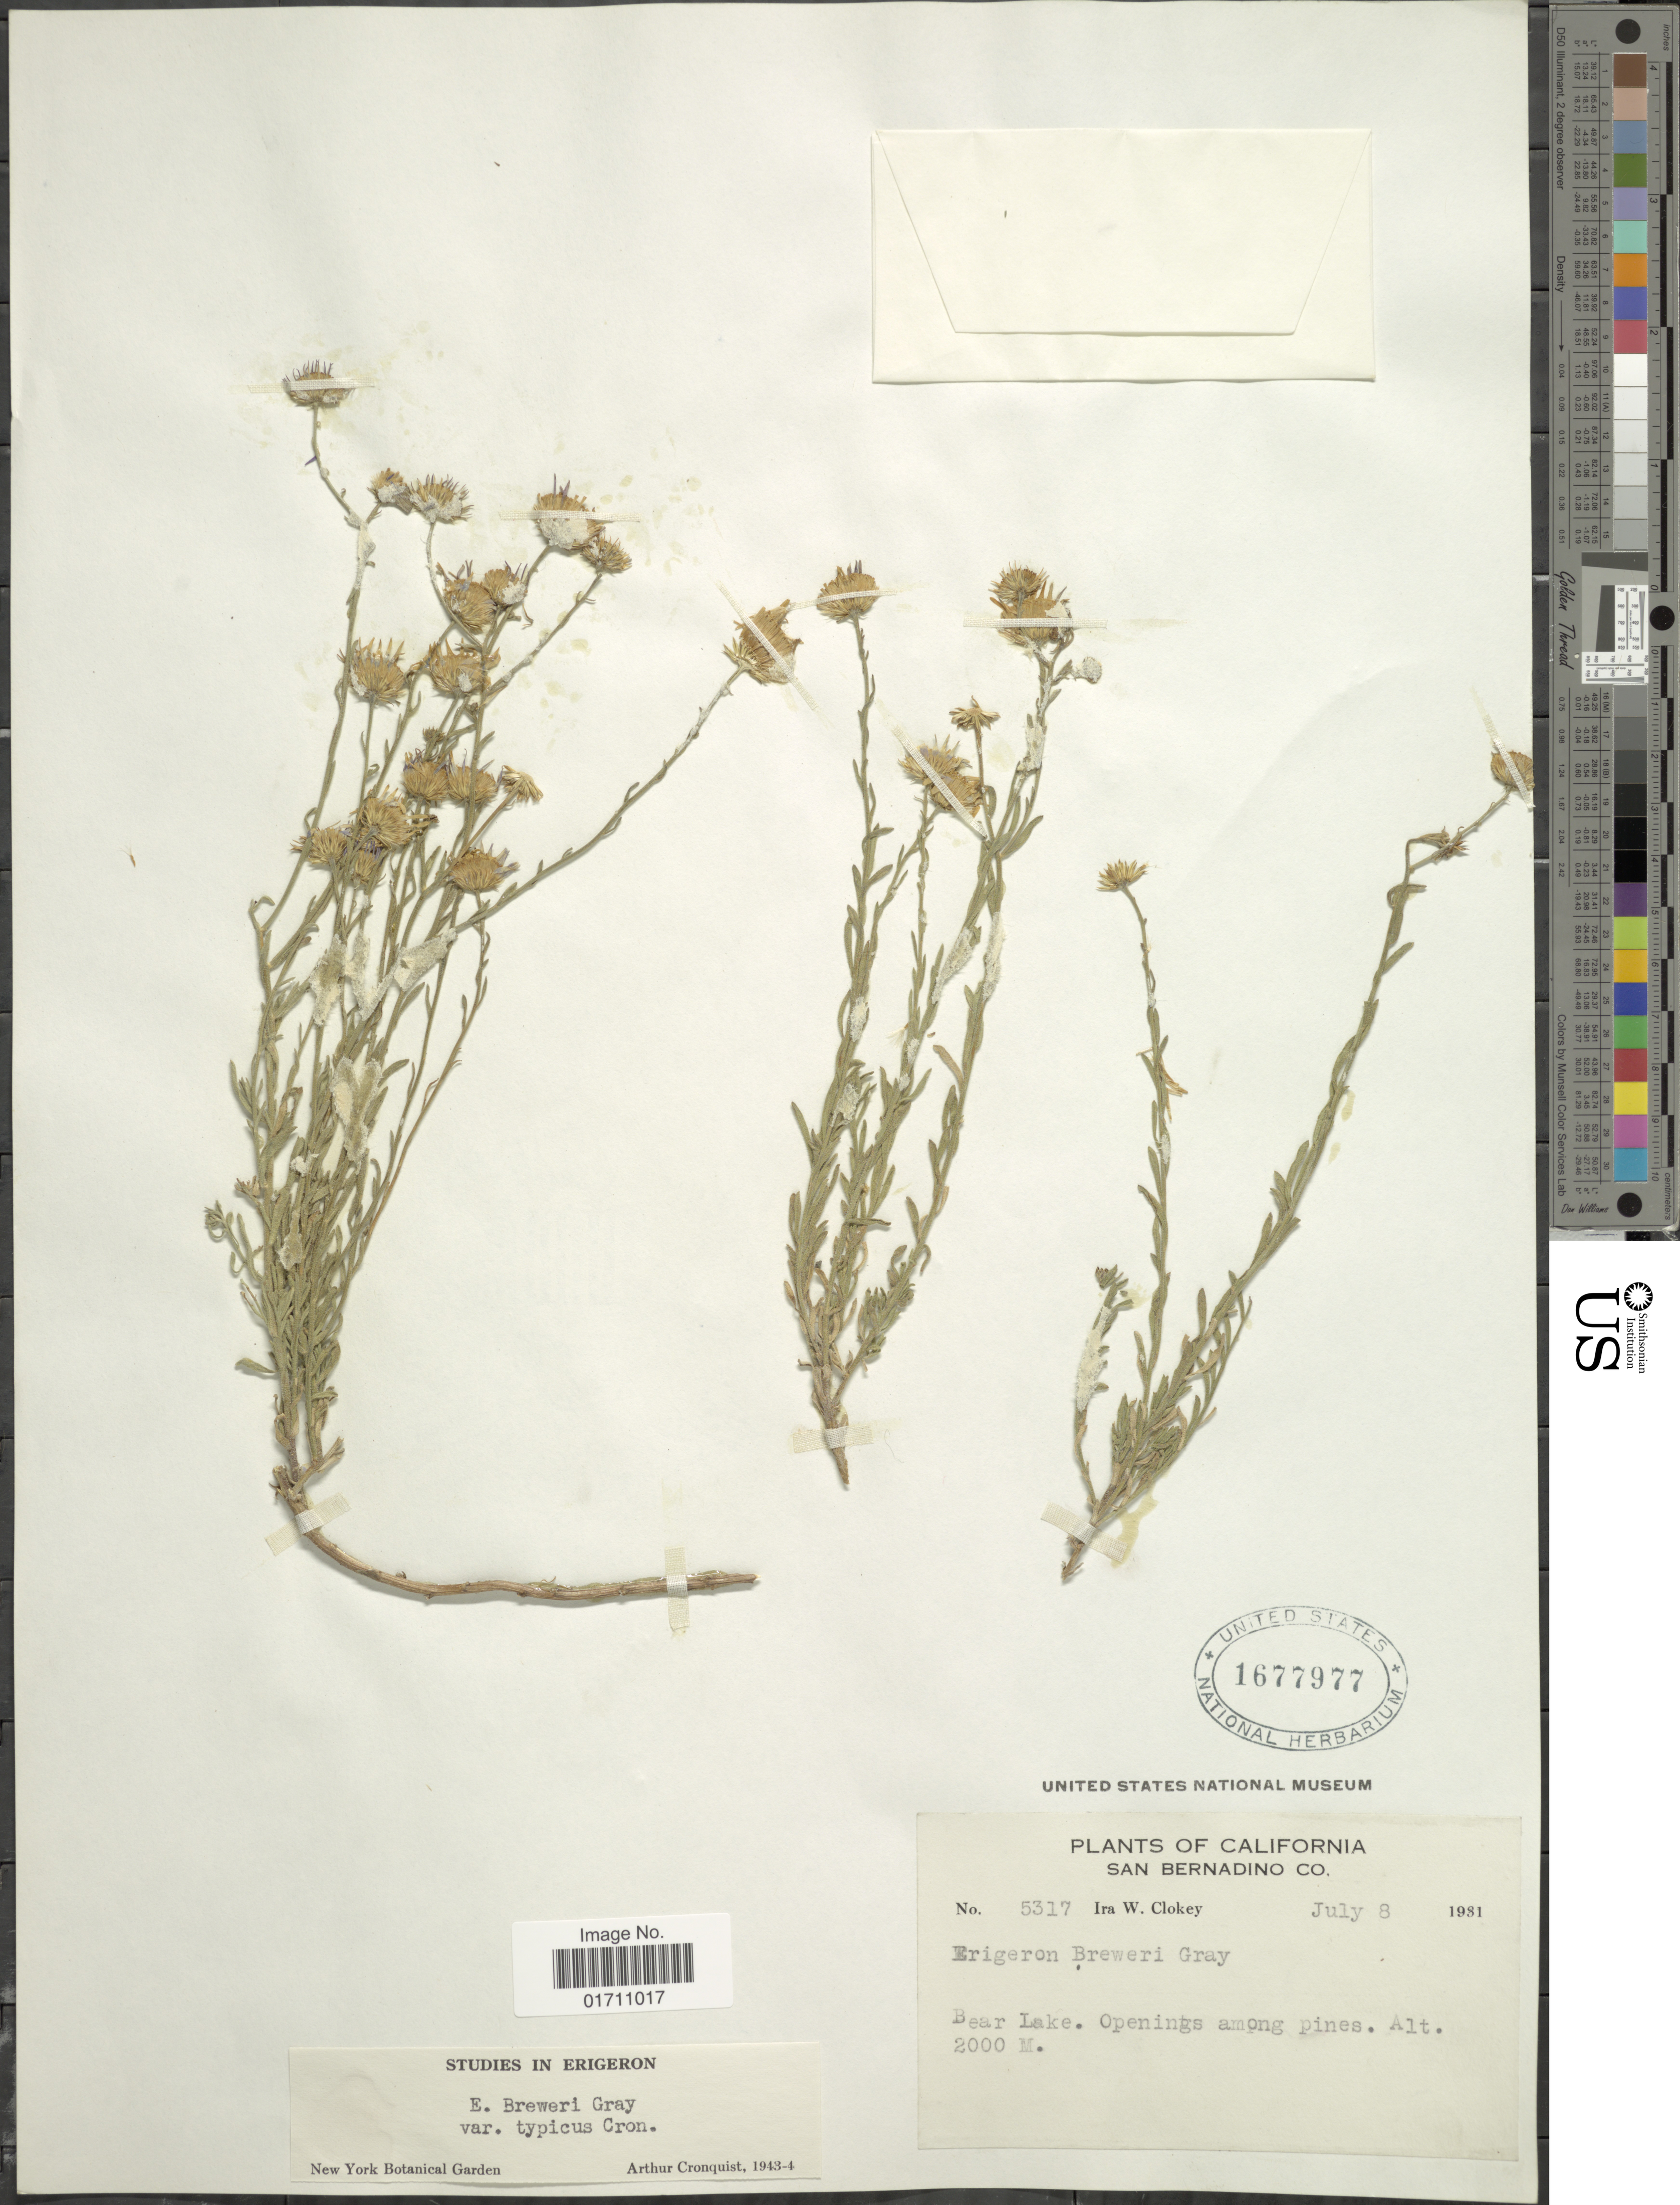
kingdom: Plantae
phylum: Tracheophyta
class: Magnoliopsida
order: Asterales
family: Asteraceae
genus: Erigeron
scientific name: Erigeron breweri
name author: A. Gray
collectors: I. W. Clokey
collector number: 5317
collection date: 1931-07-08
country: United States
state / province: California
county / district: San Bernardino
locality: Bear Lake. Openings among pines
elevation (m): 2000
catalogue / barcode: US 1677977